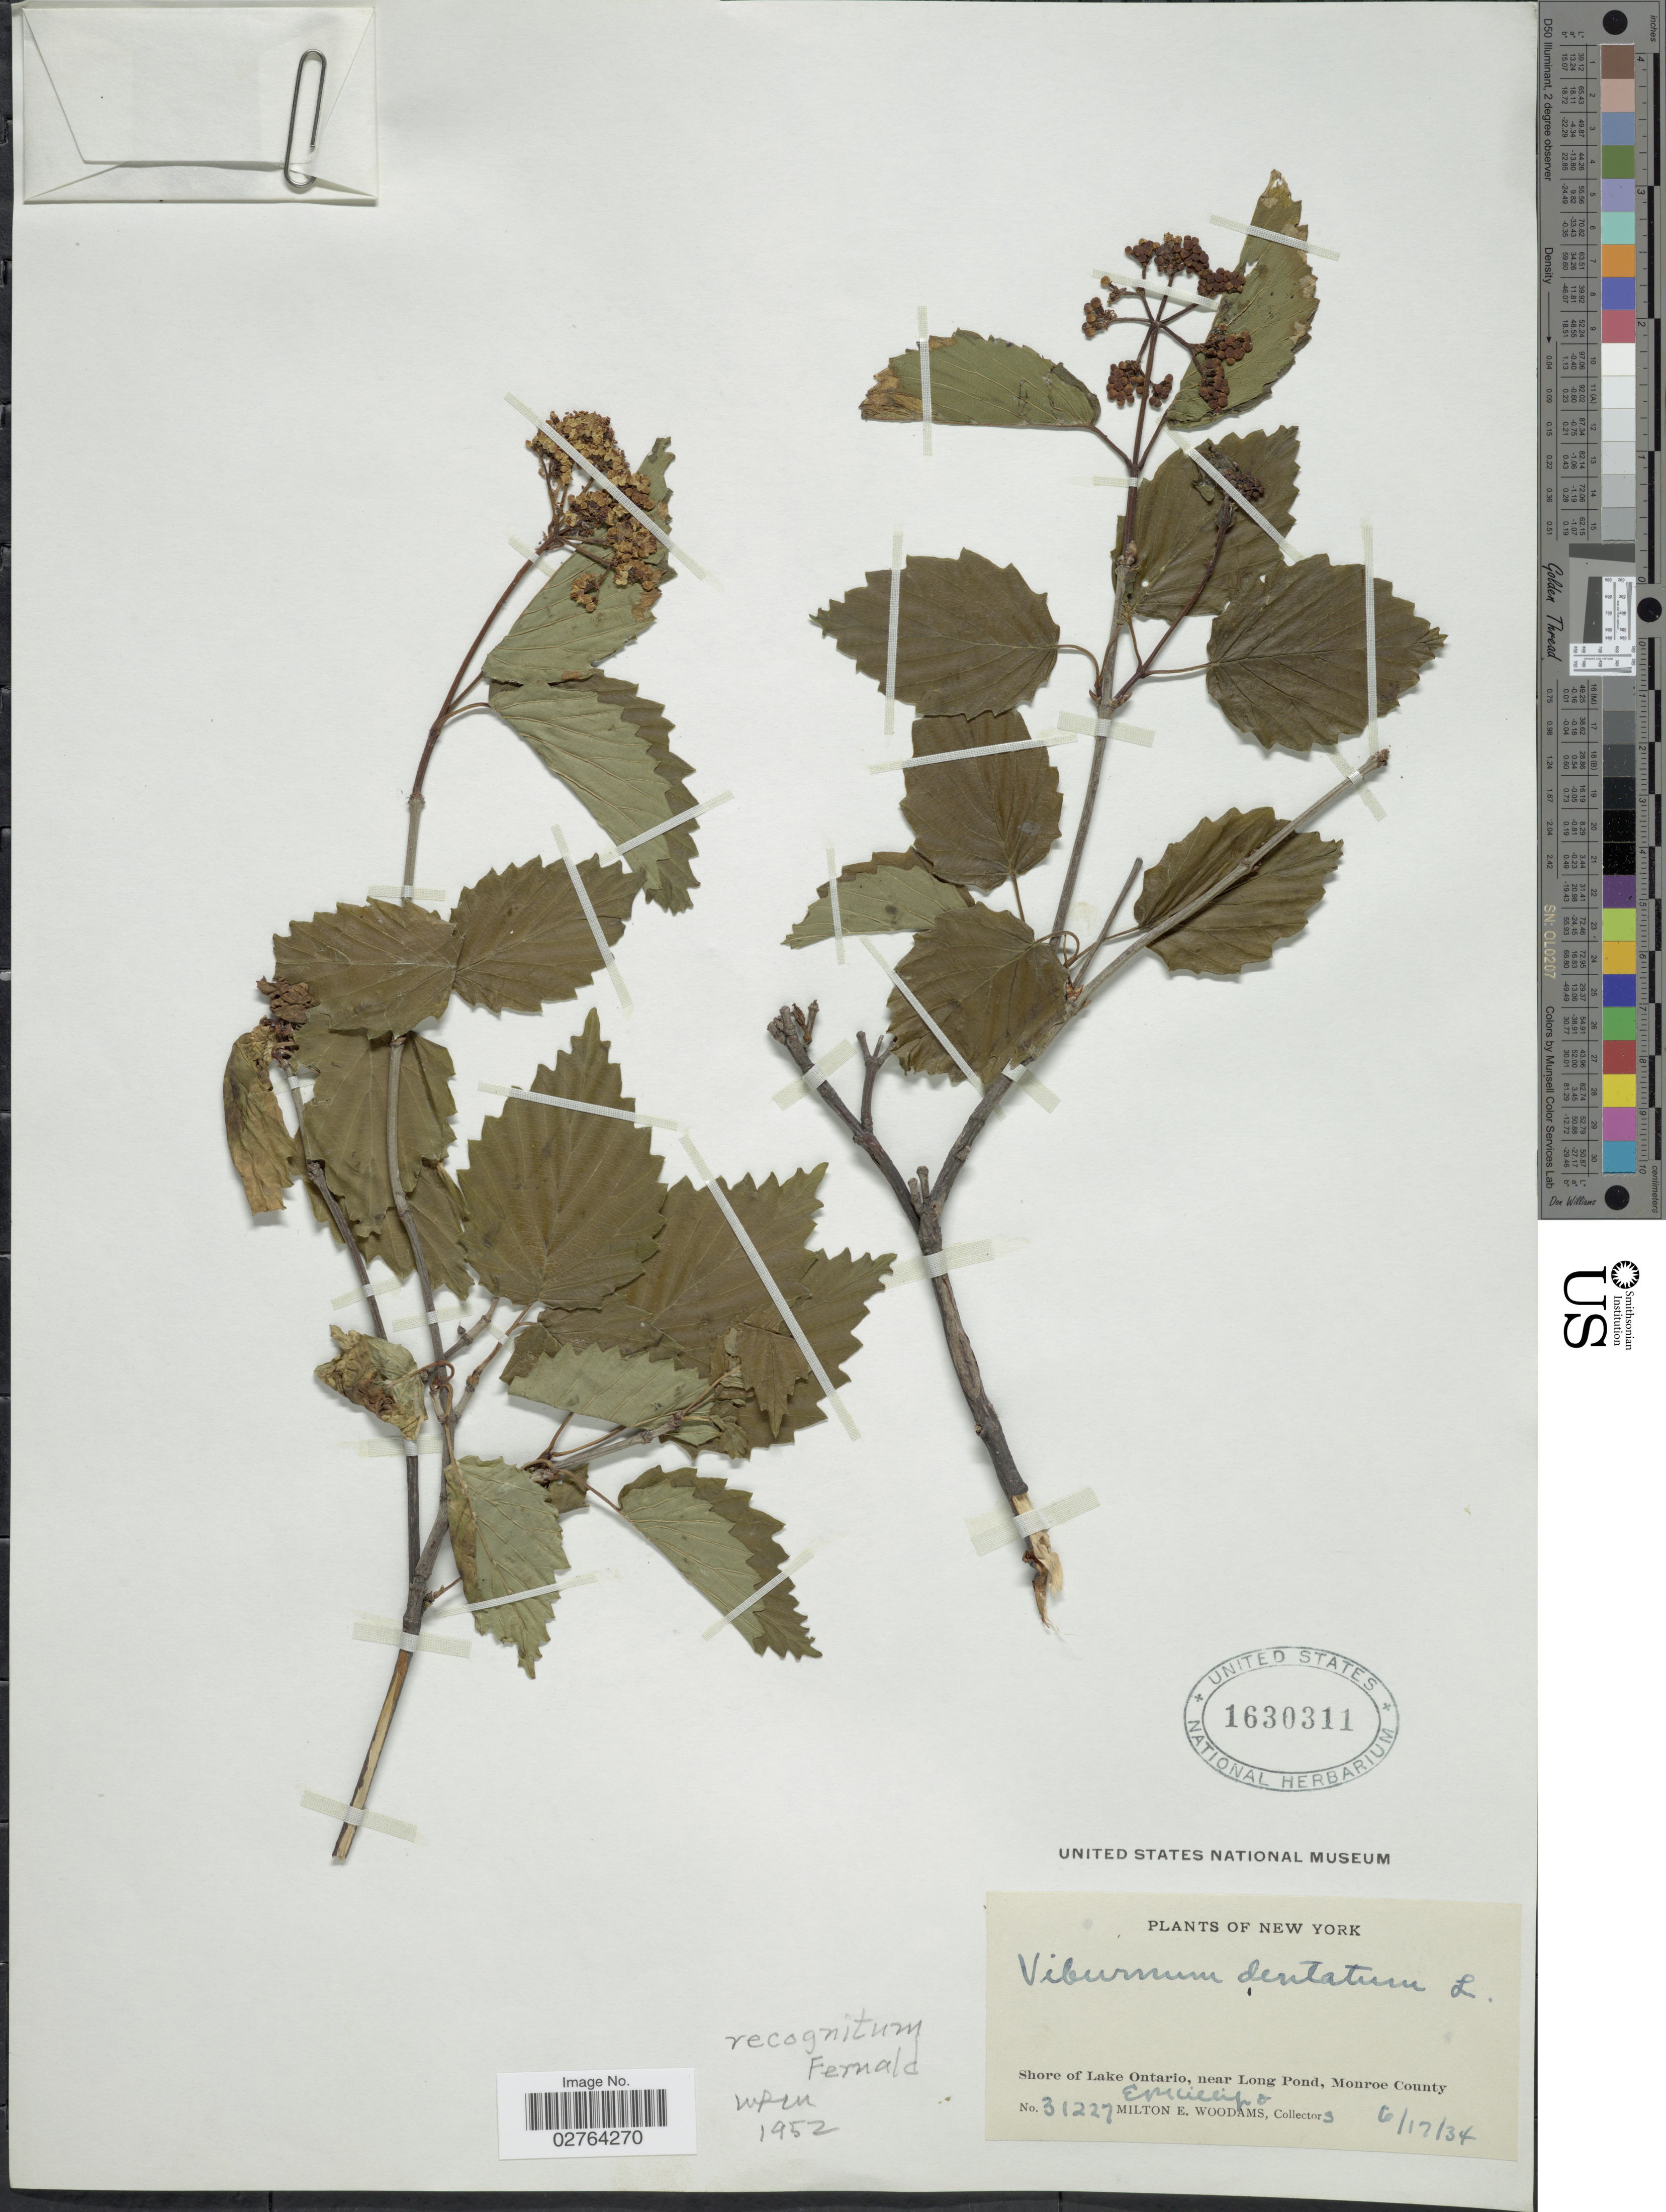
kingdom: Plantae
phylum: Tracheophyta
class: Magnoliopsida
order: Dipsacales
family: Viburnaceae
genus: Viburnum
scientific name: Viburnum recognitum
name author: Fernald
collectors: M. Woodams & E. P. Killip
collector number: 31227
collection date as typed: Transcribed d/m/y: 17/6/34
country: United States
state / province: New York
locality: Shore of Lake Ontario, near Long Pond, Monroe County.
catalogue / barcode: US 1630311